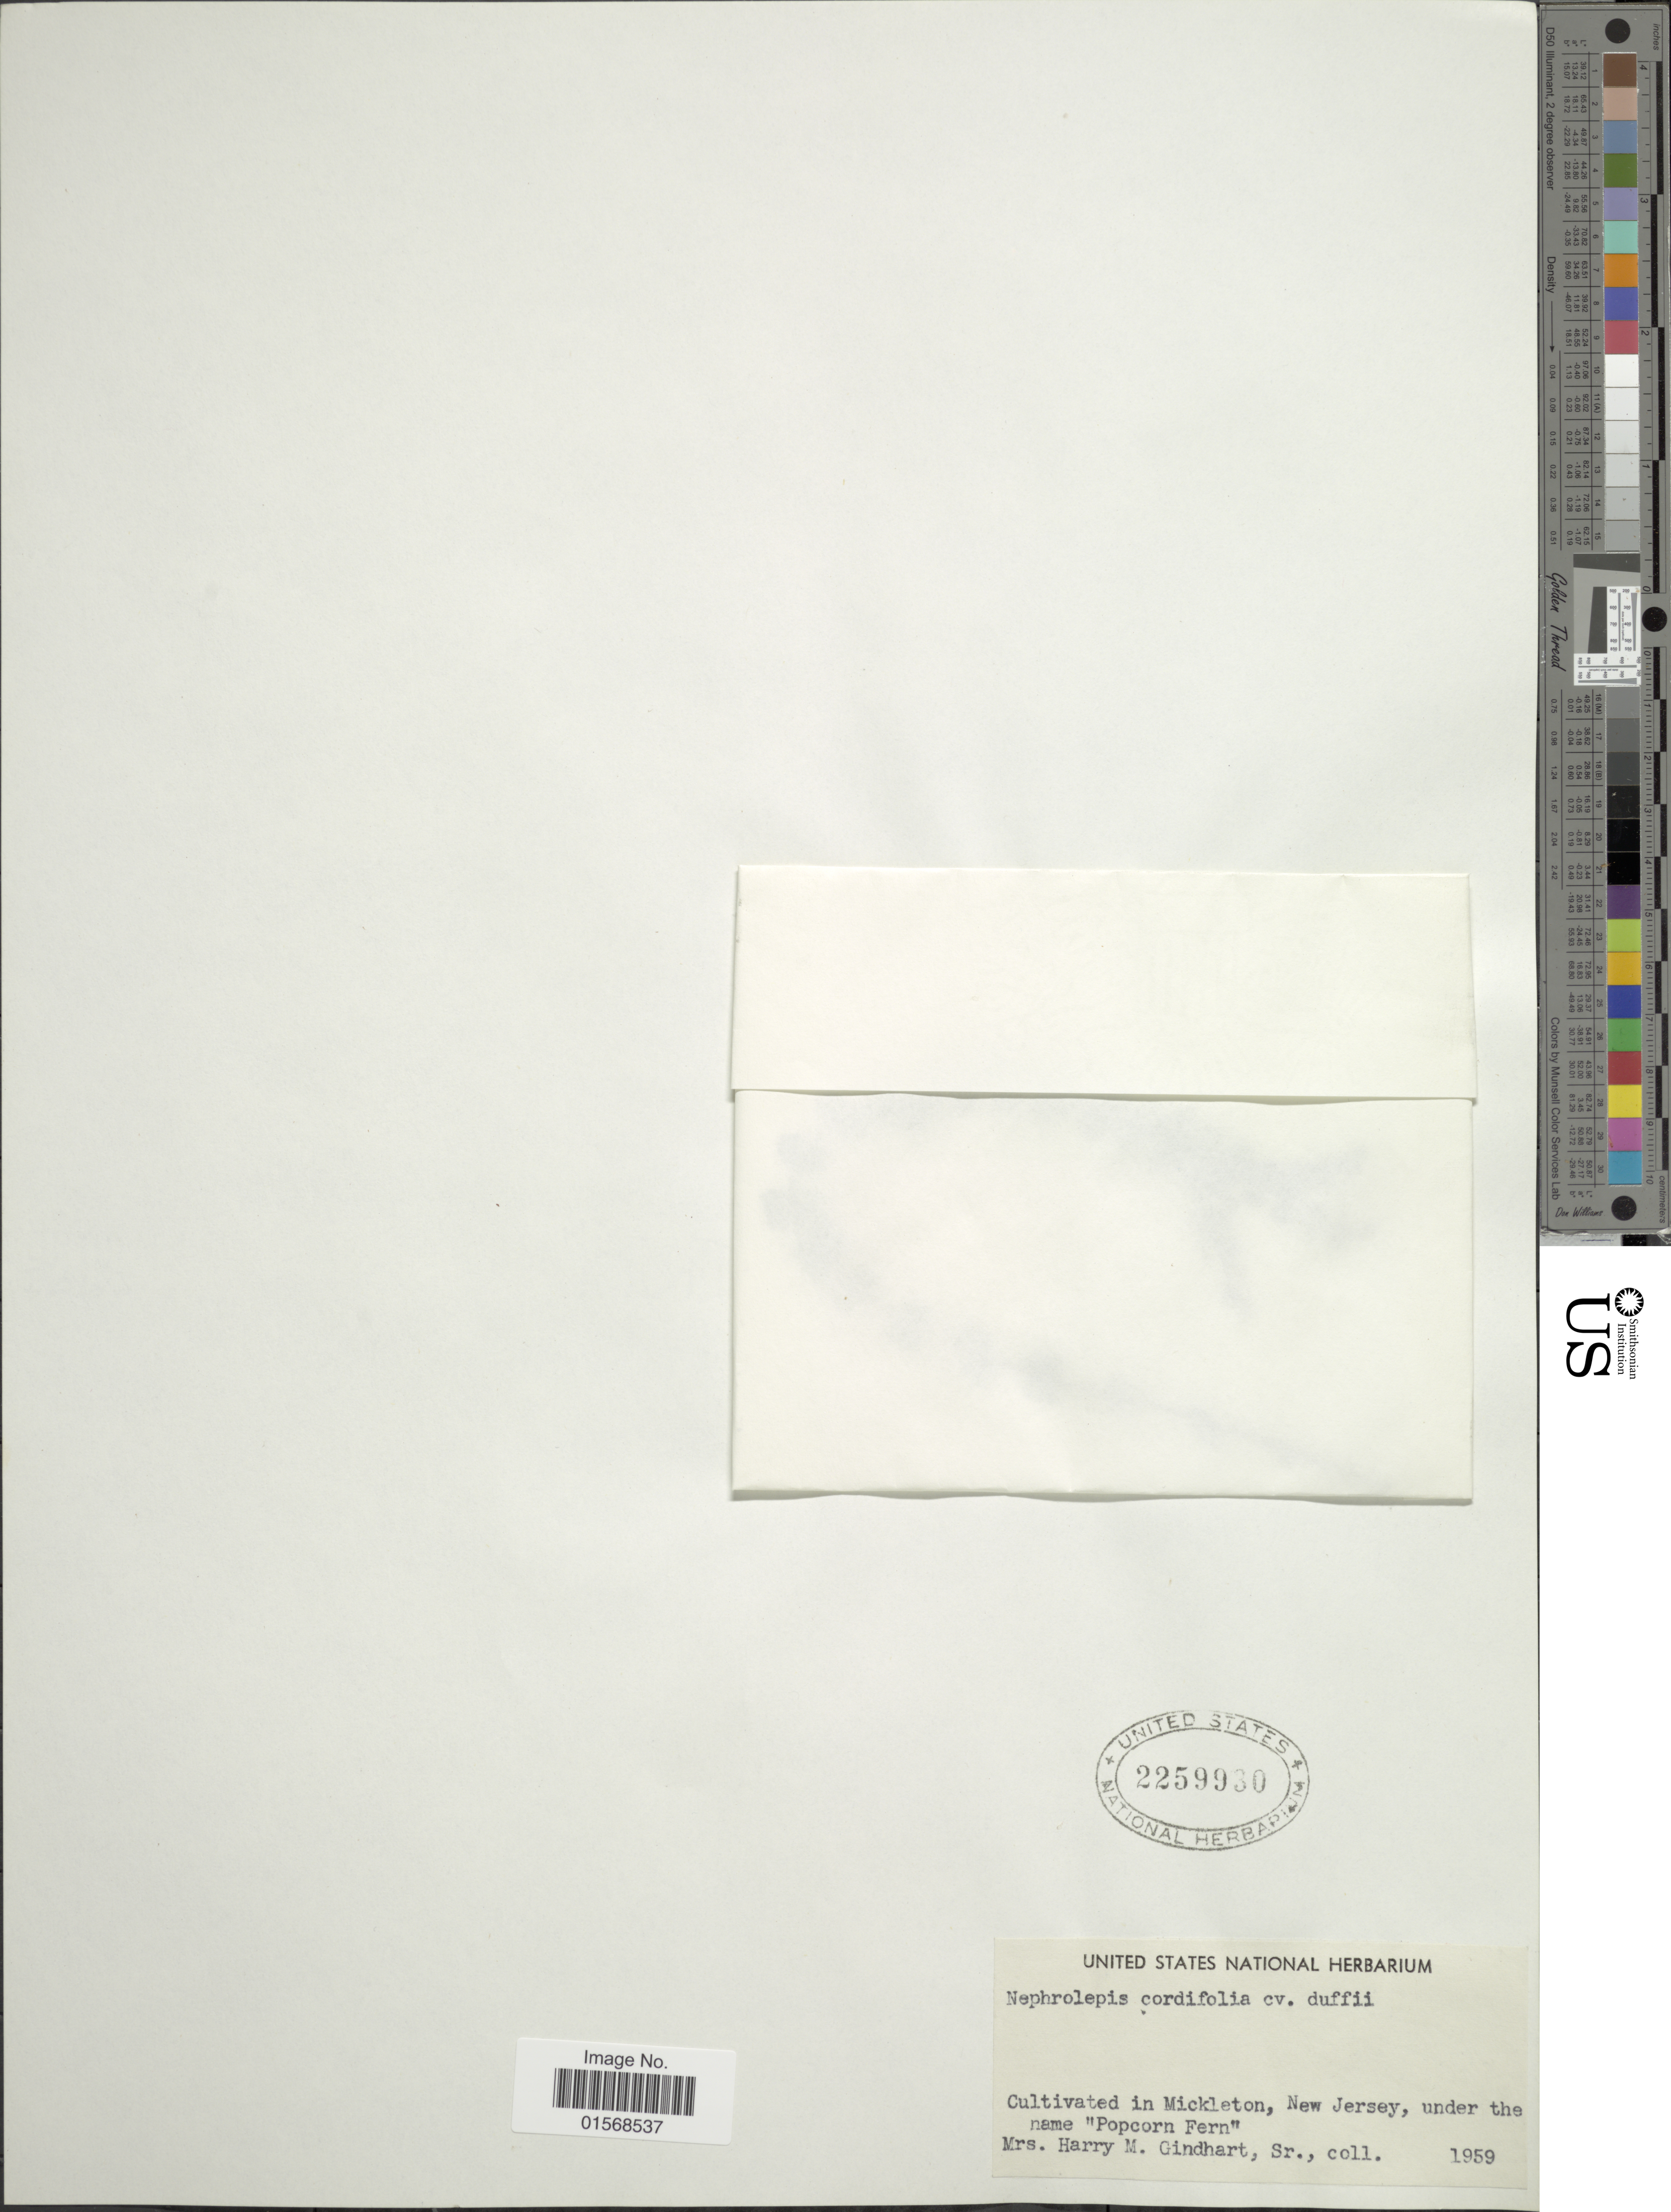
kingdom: Plantae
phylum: Tracheophyta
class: Polypodiopsida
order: Polypodiales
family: Nephrolepidaceae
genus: Nephrolepis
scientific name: Nephrolepis duffii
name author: T. Moore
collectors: H. Gindhart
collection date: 1959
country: United States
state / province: New Jersey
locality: In Mickelton, New Jersey.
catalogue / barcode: US 2259930